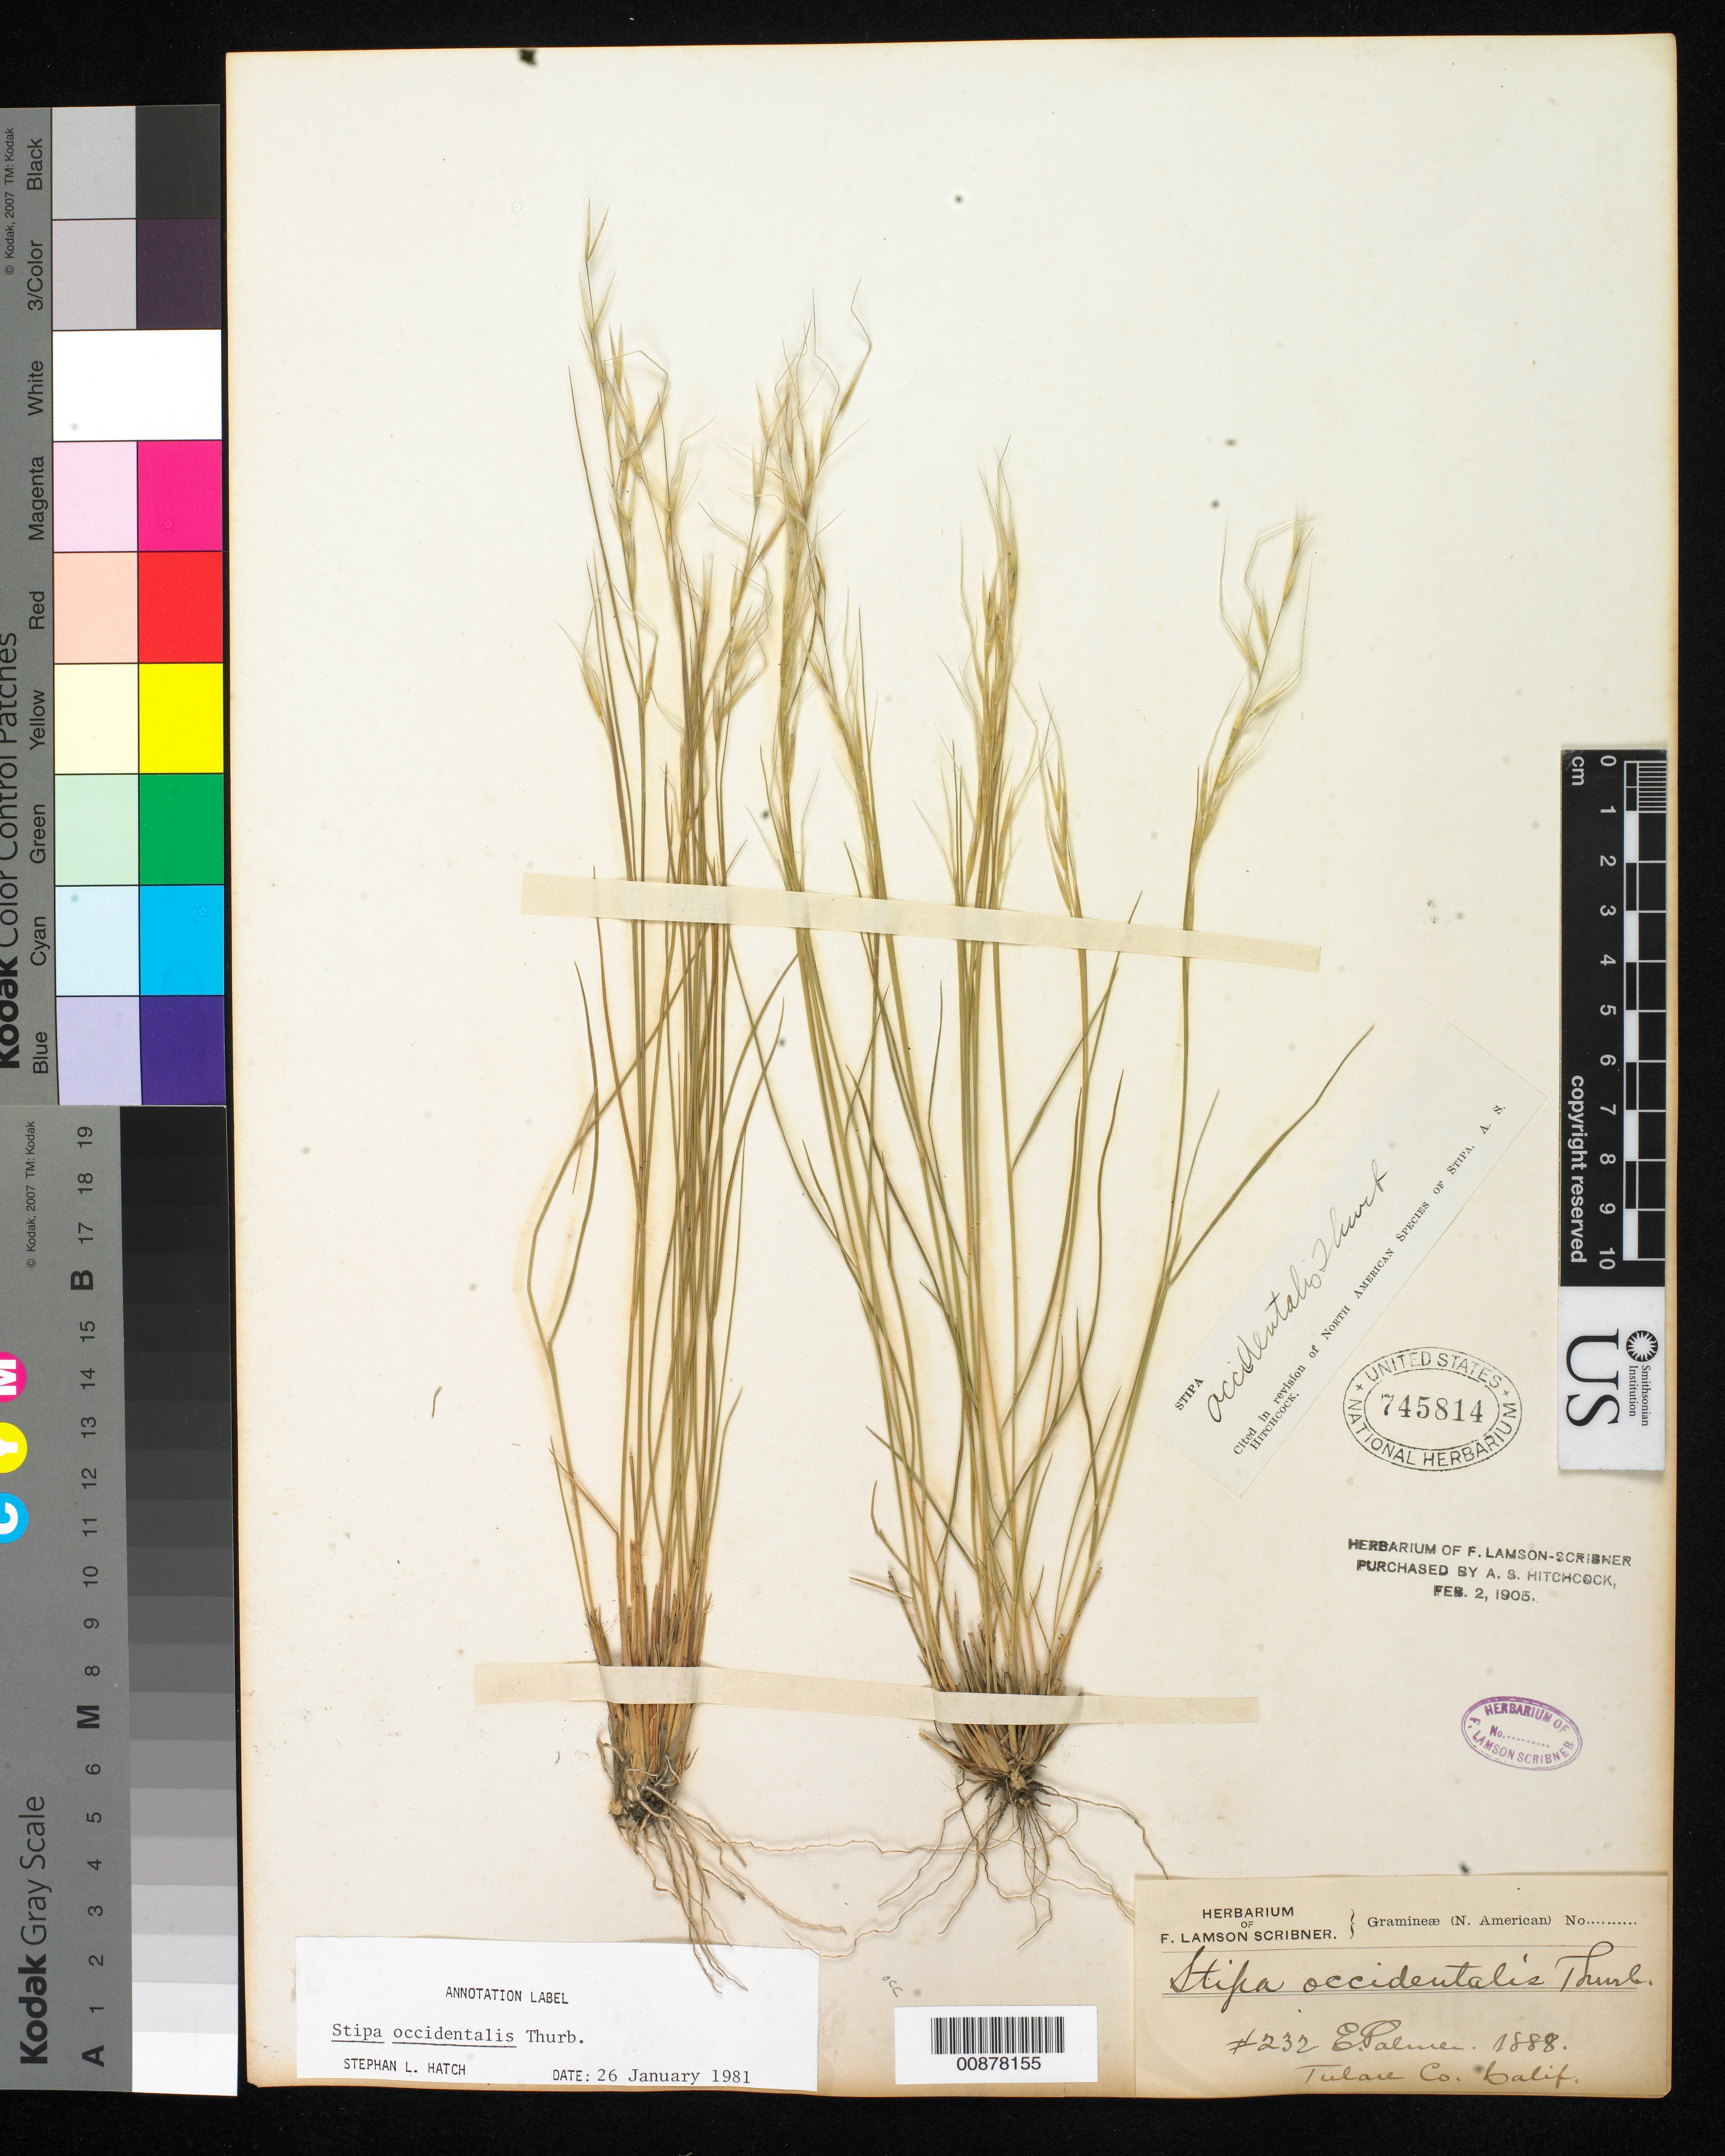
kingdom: Plantae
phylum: Tracheophyta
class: Liliopsida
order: Poales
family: Poaceae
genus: Eriocoma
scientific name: Eriocoma occidentalis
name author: (Thurb. ex S. Watson) Romasch.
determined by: Poaceae Reorganization Project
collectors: E. Palmer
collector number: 232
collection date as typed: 1888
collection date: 1888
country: United States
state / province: California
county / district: Tulare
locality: Tulare County, California.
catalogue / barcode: US 745814